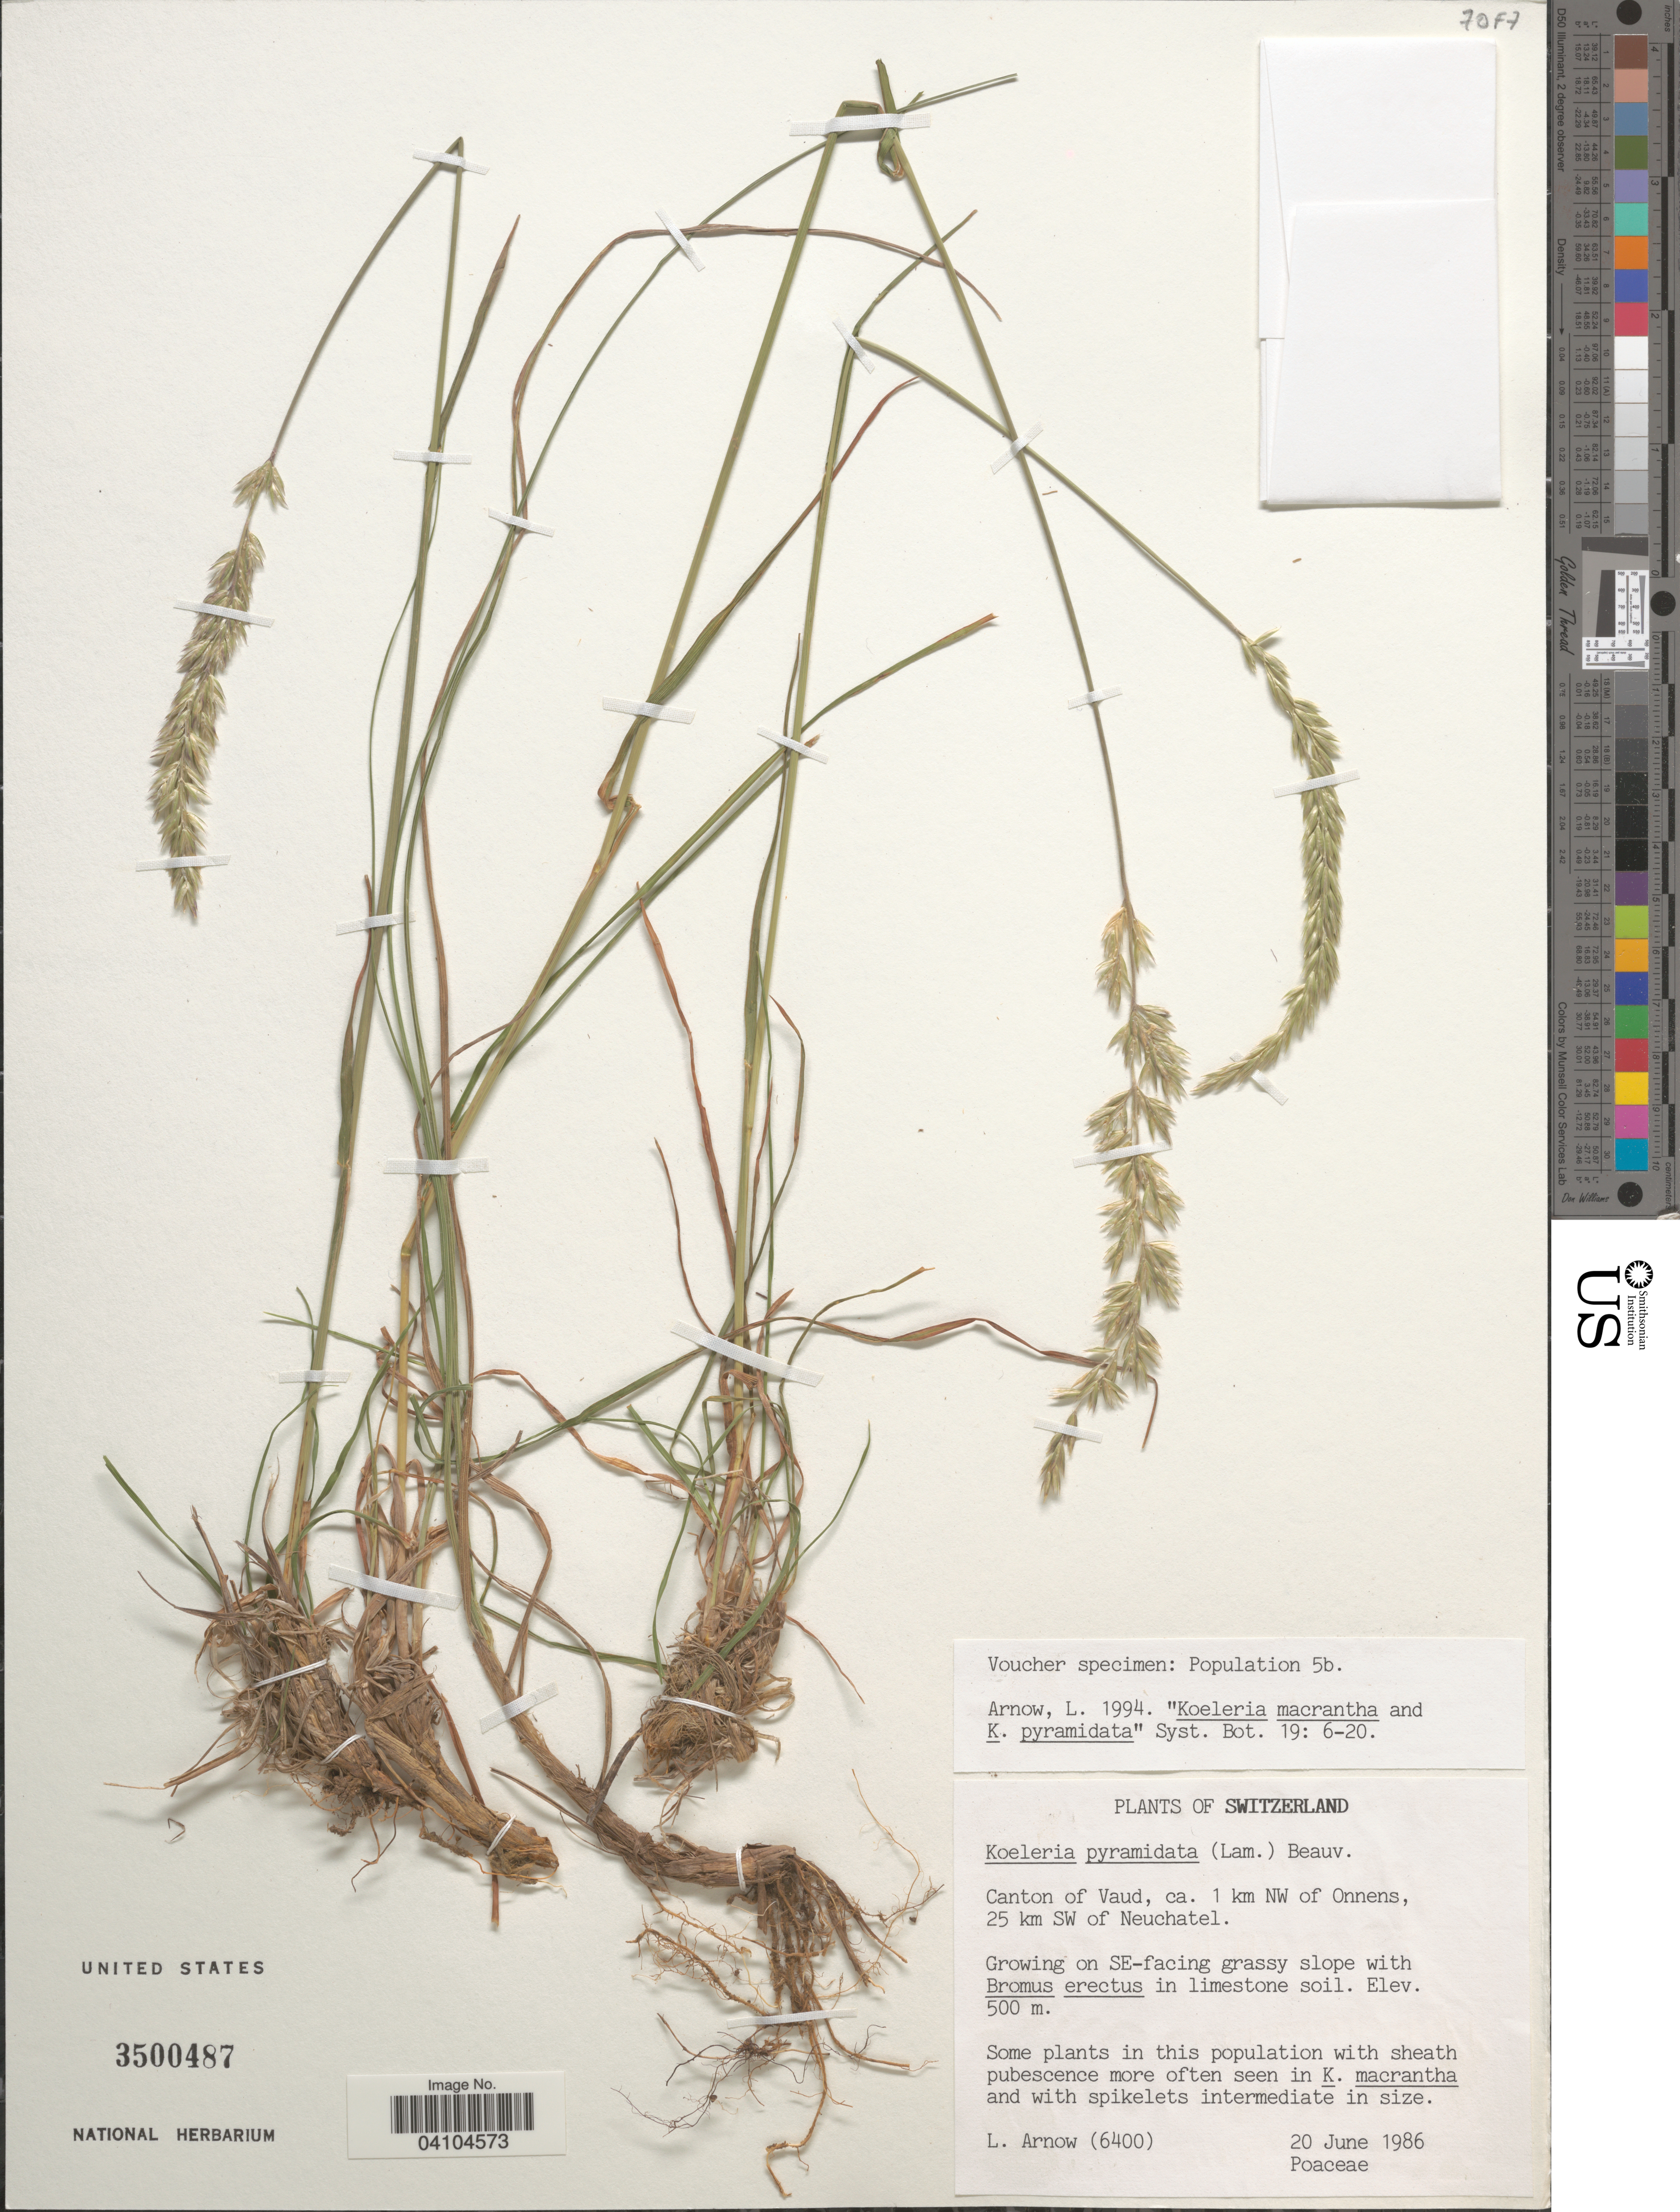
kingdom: Plantae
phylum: Tracheophyta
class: Liliopsida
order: Poales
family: Poaceae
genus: Koeleria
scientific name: Koeleria pyramidata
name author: (Lam.) P. Beauv.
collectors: L. Arnow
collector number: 6400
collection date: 1986-06-20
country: Switzerland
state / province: Vaud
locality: Canton of Vaud, ca. 1 km NW of Onnens, 25 km SW of Neuchatel. Growing on SE-facing grassy slope with Bromus erectus in limestone soil.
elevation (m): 500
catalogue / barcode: US 3500487